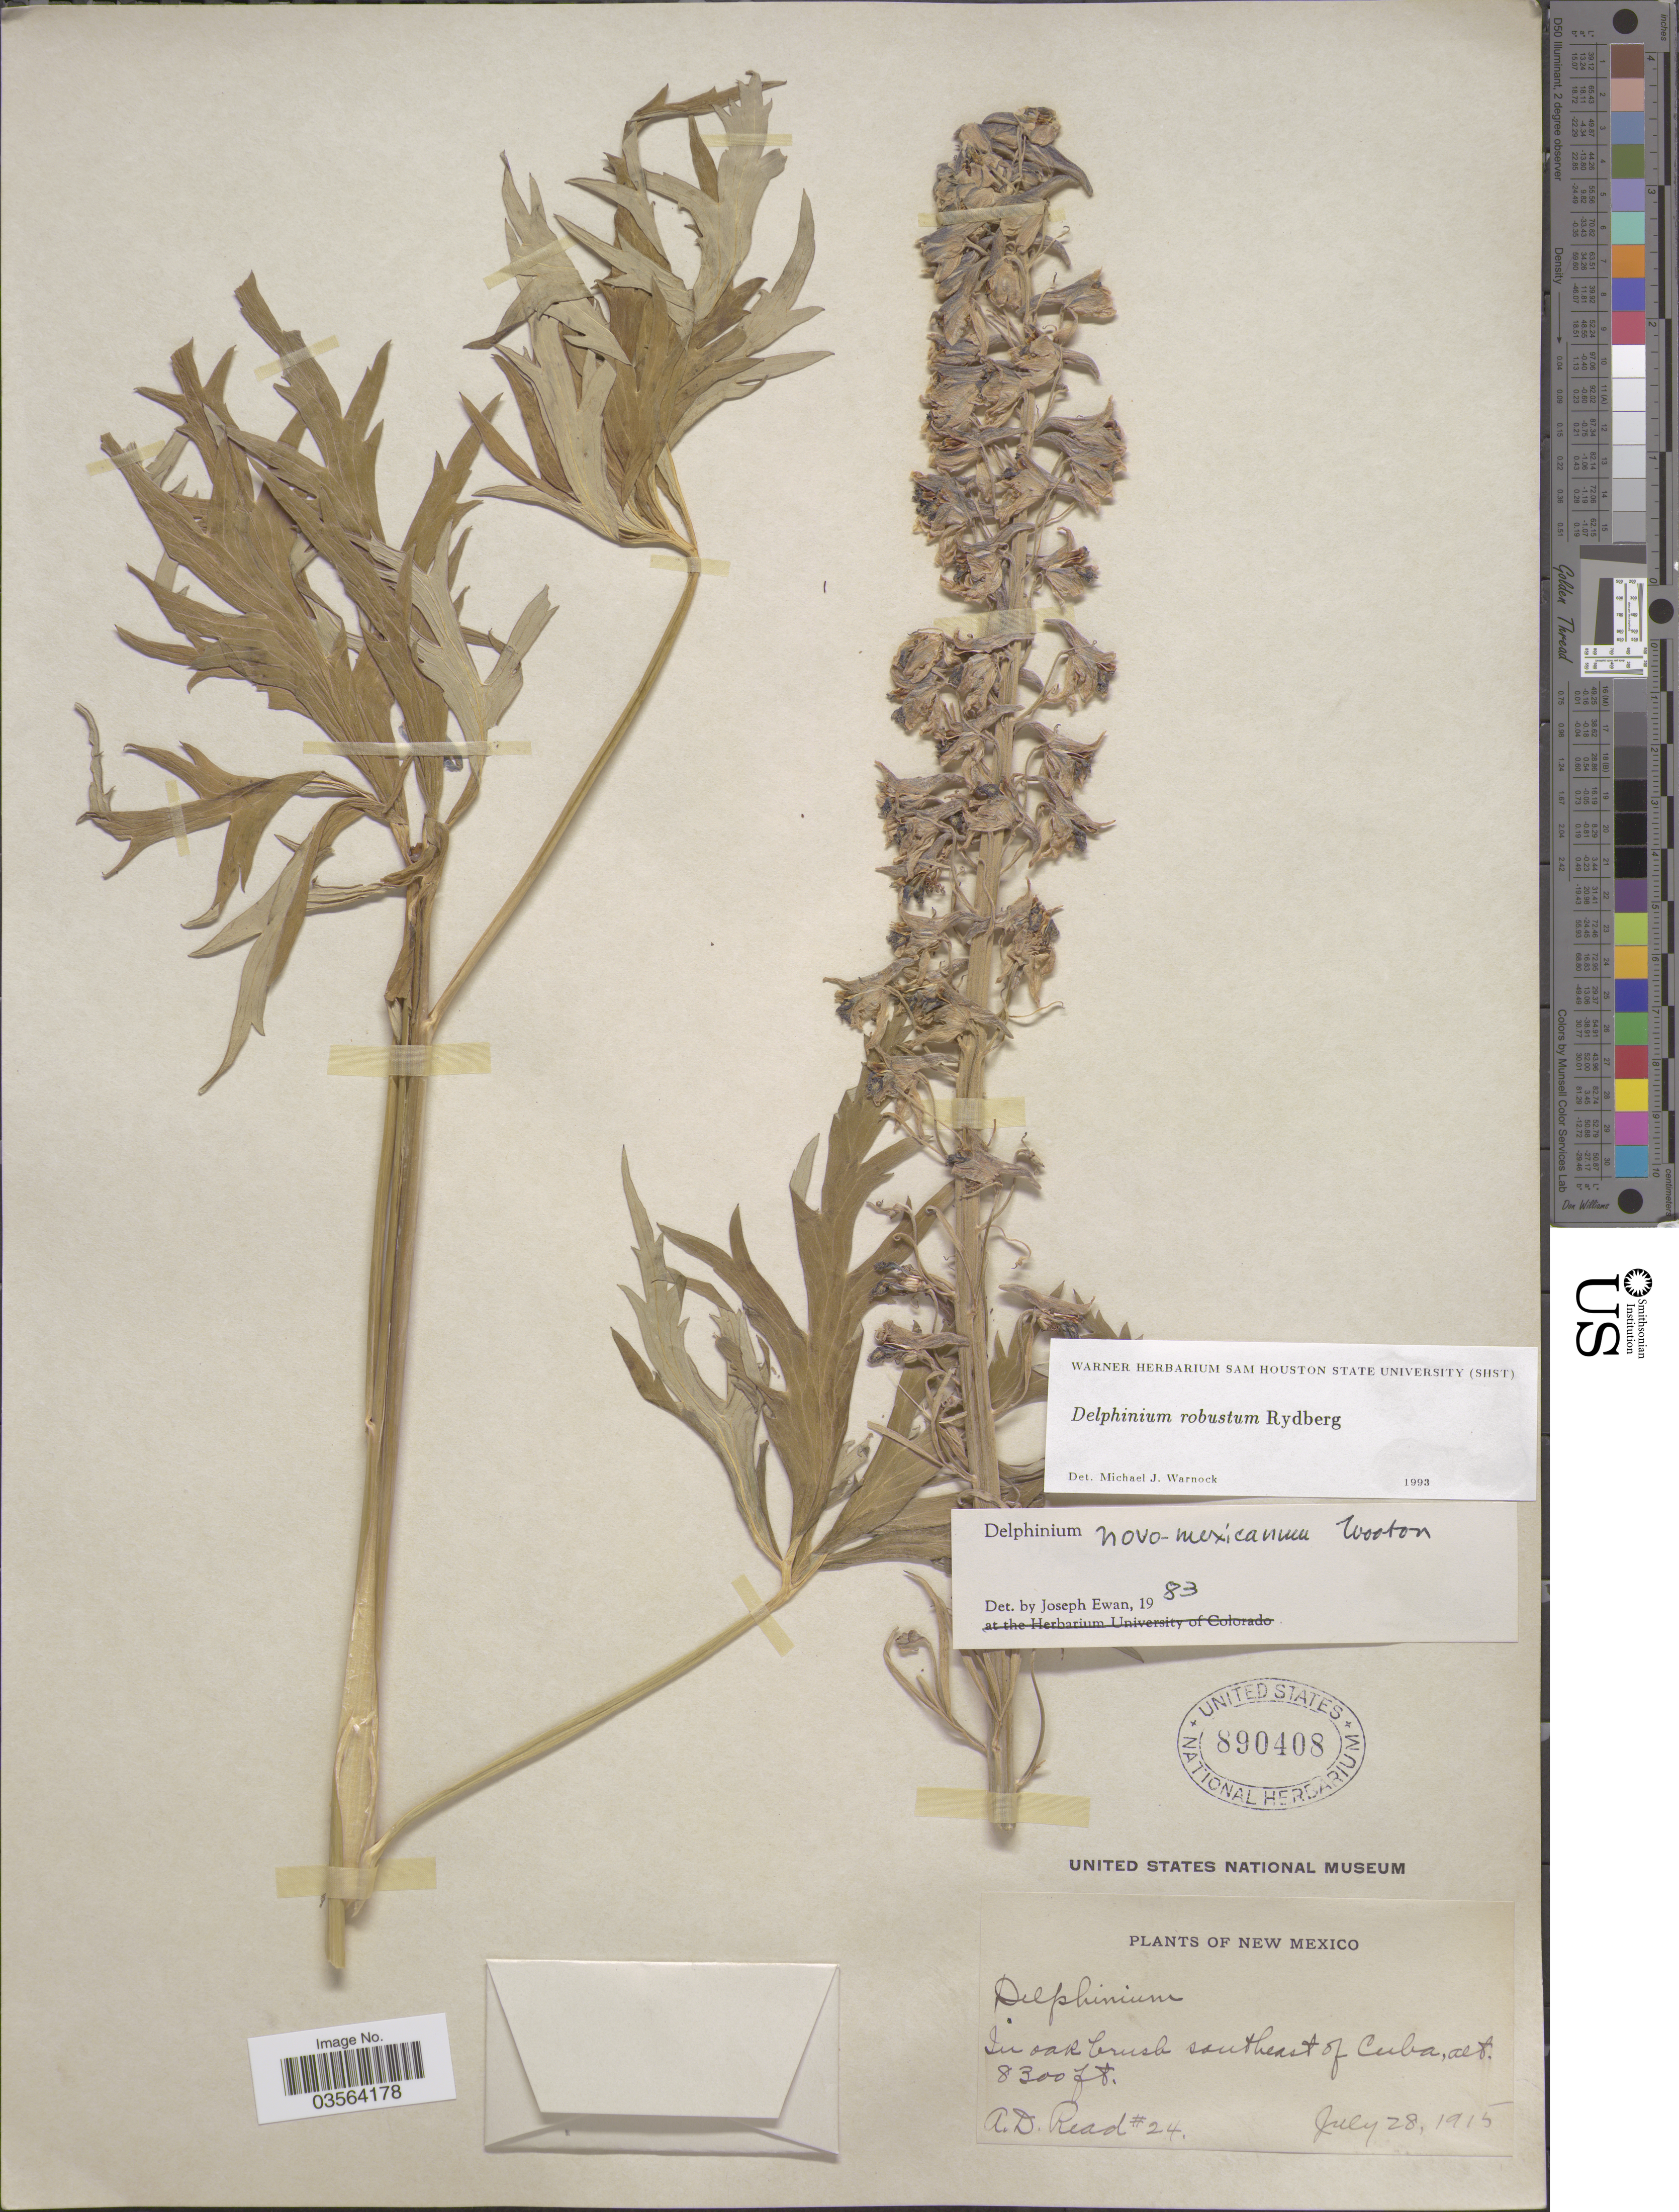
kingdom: Plantae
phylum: Tracheophyta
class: Magnoliopsida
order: Ranunculales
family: Ranunculaceae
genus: Delphinium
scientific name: Delphinium robustum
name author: Rydb.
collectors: A. D. Read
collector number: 24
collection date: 1915-07-28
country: United States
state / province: New Mexico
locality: In oak brush southeast of Cuba.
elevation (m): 2530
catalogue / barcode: US 890408